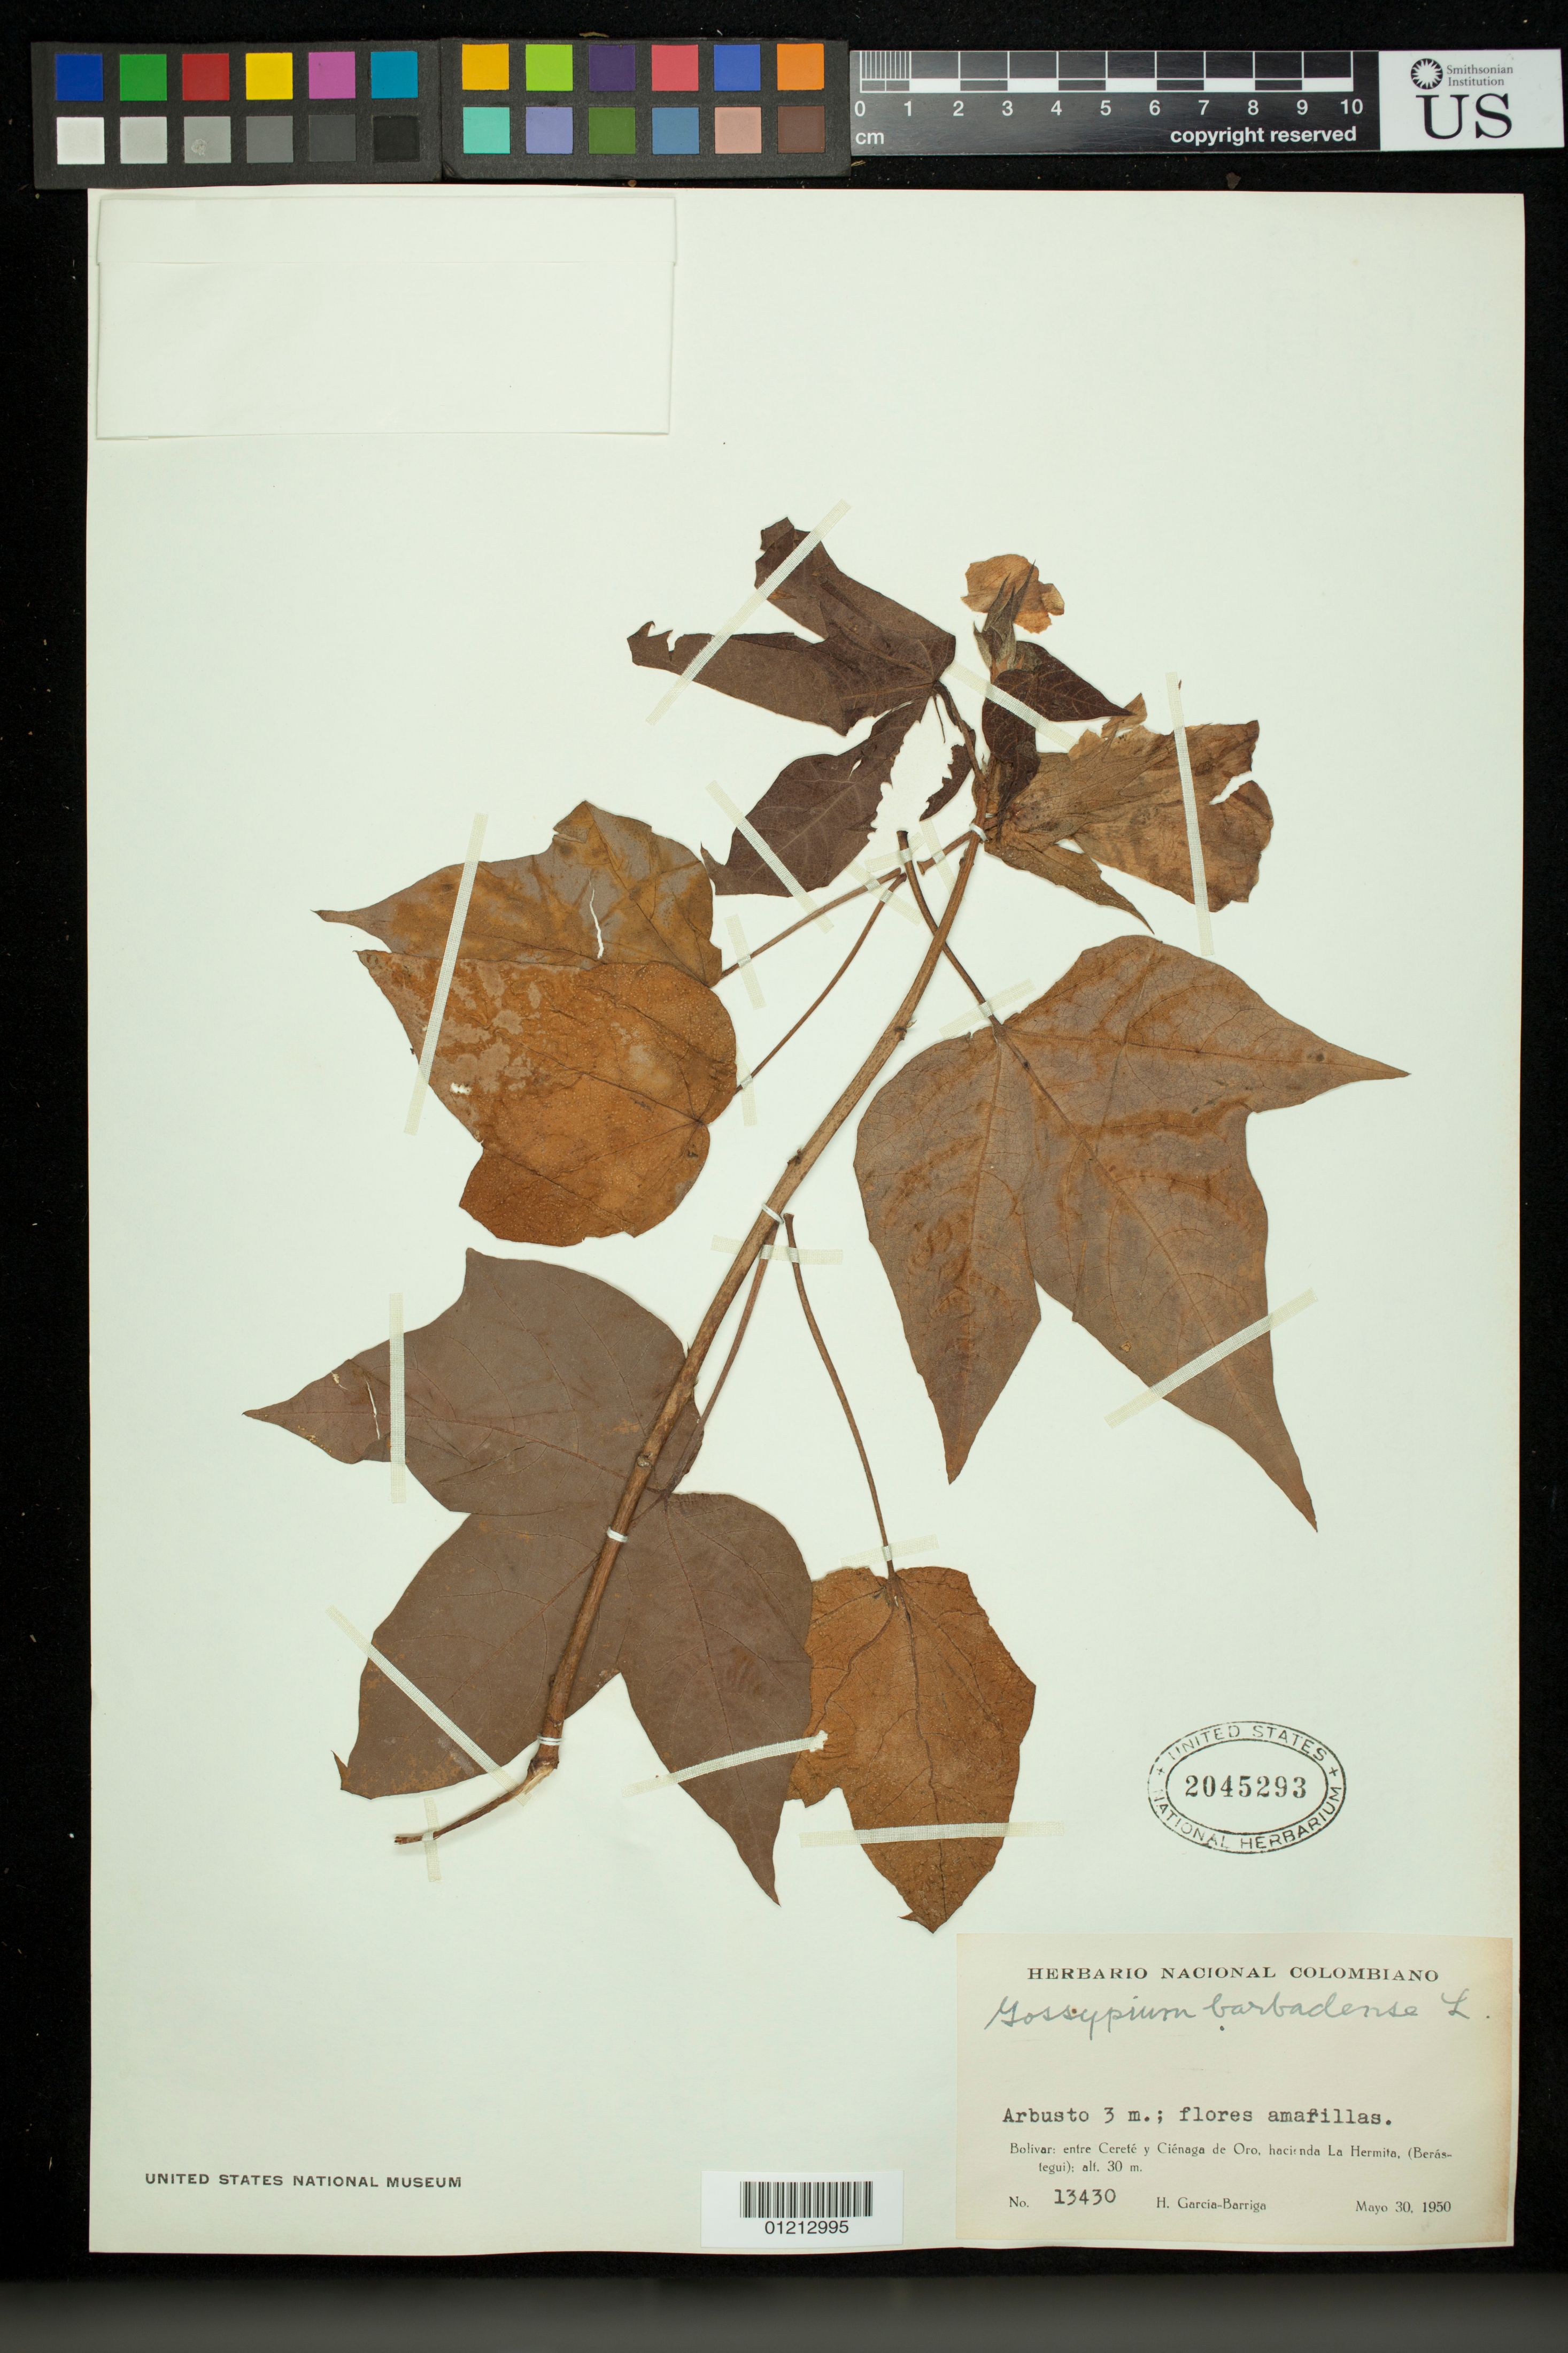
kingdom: Plantae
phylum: Tracheophyta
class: Magnoliopsida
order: Malvales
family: Malvaceae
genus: Gossypium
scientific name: Gossypium hirsutum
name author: L.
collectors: H. García Barriga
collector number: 13430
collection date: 1950-05-30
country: Colombia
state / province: Córdoba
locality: Bolivar: entre Cerete y Cienaga de Oro, hacienda La Hermita, (Berástegui)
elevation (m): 30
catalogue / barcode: US 2045293